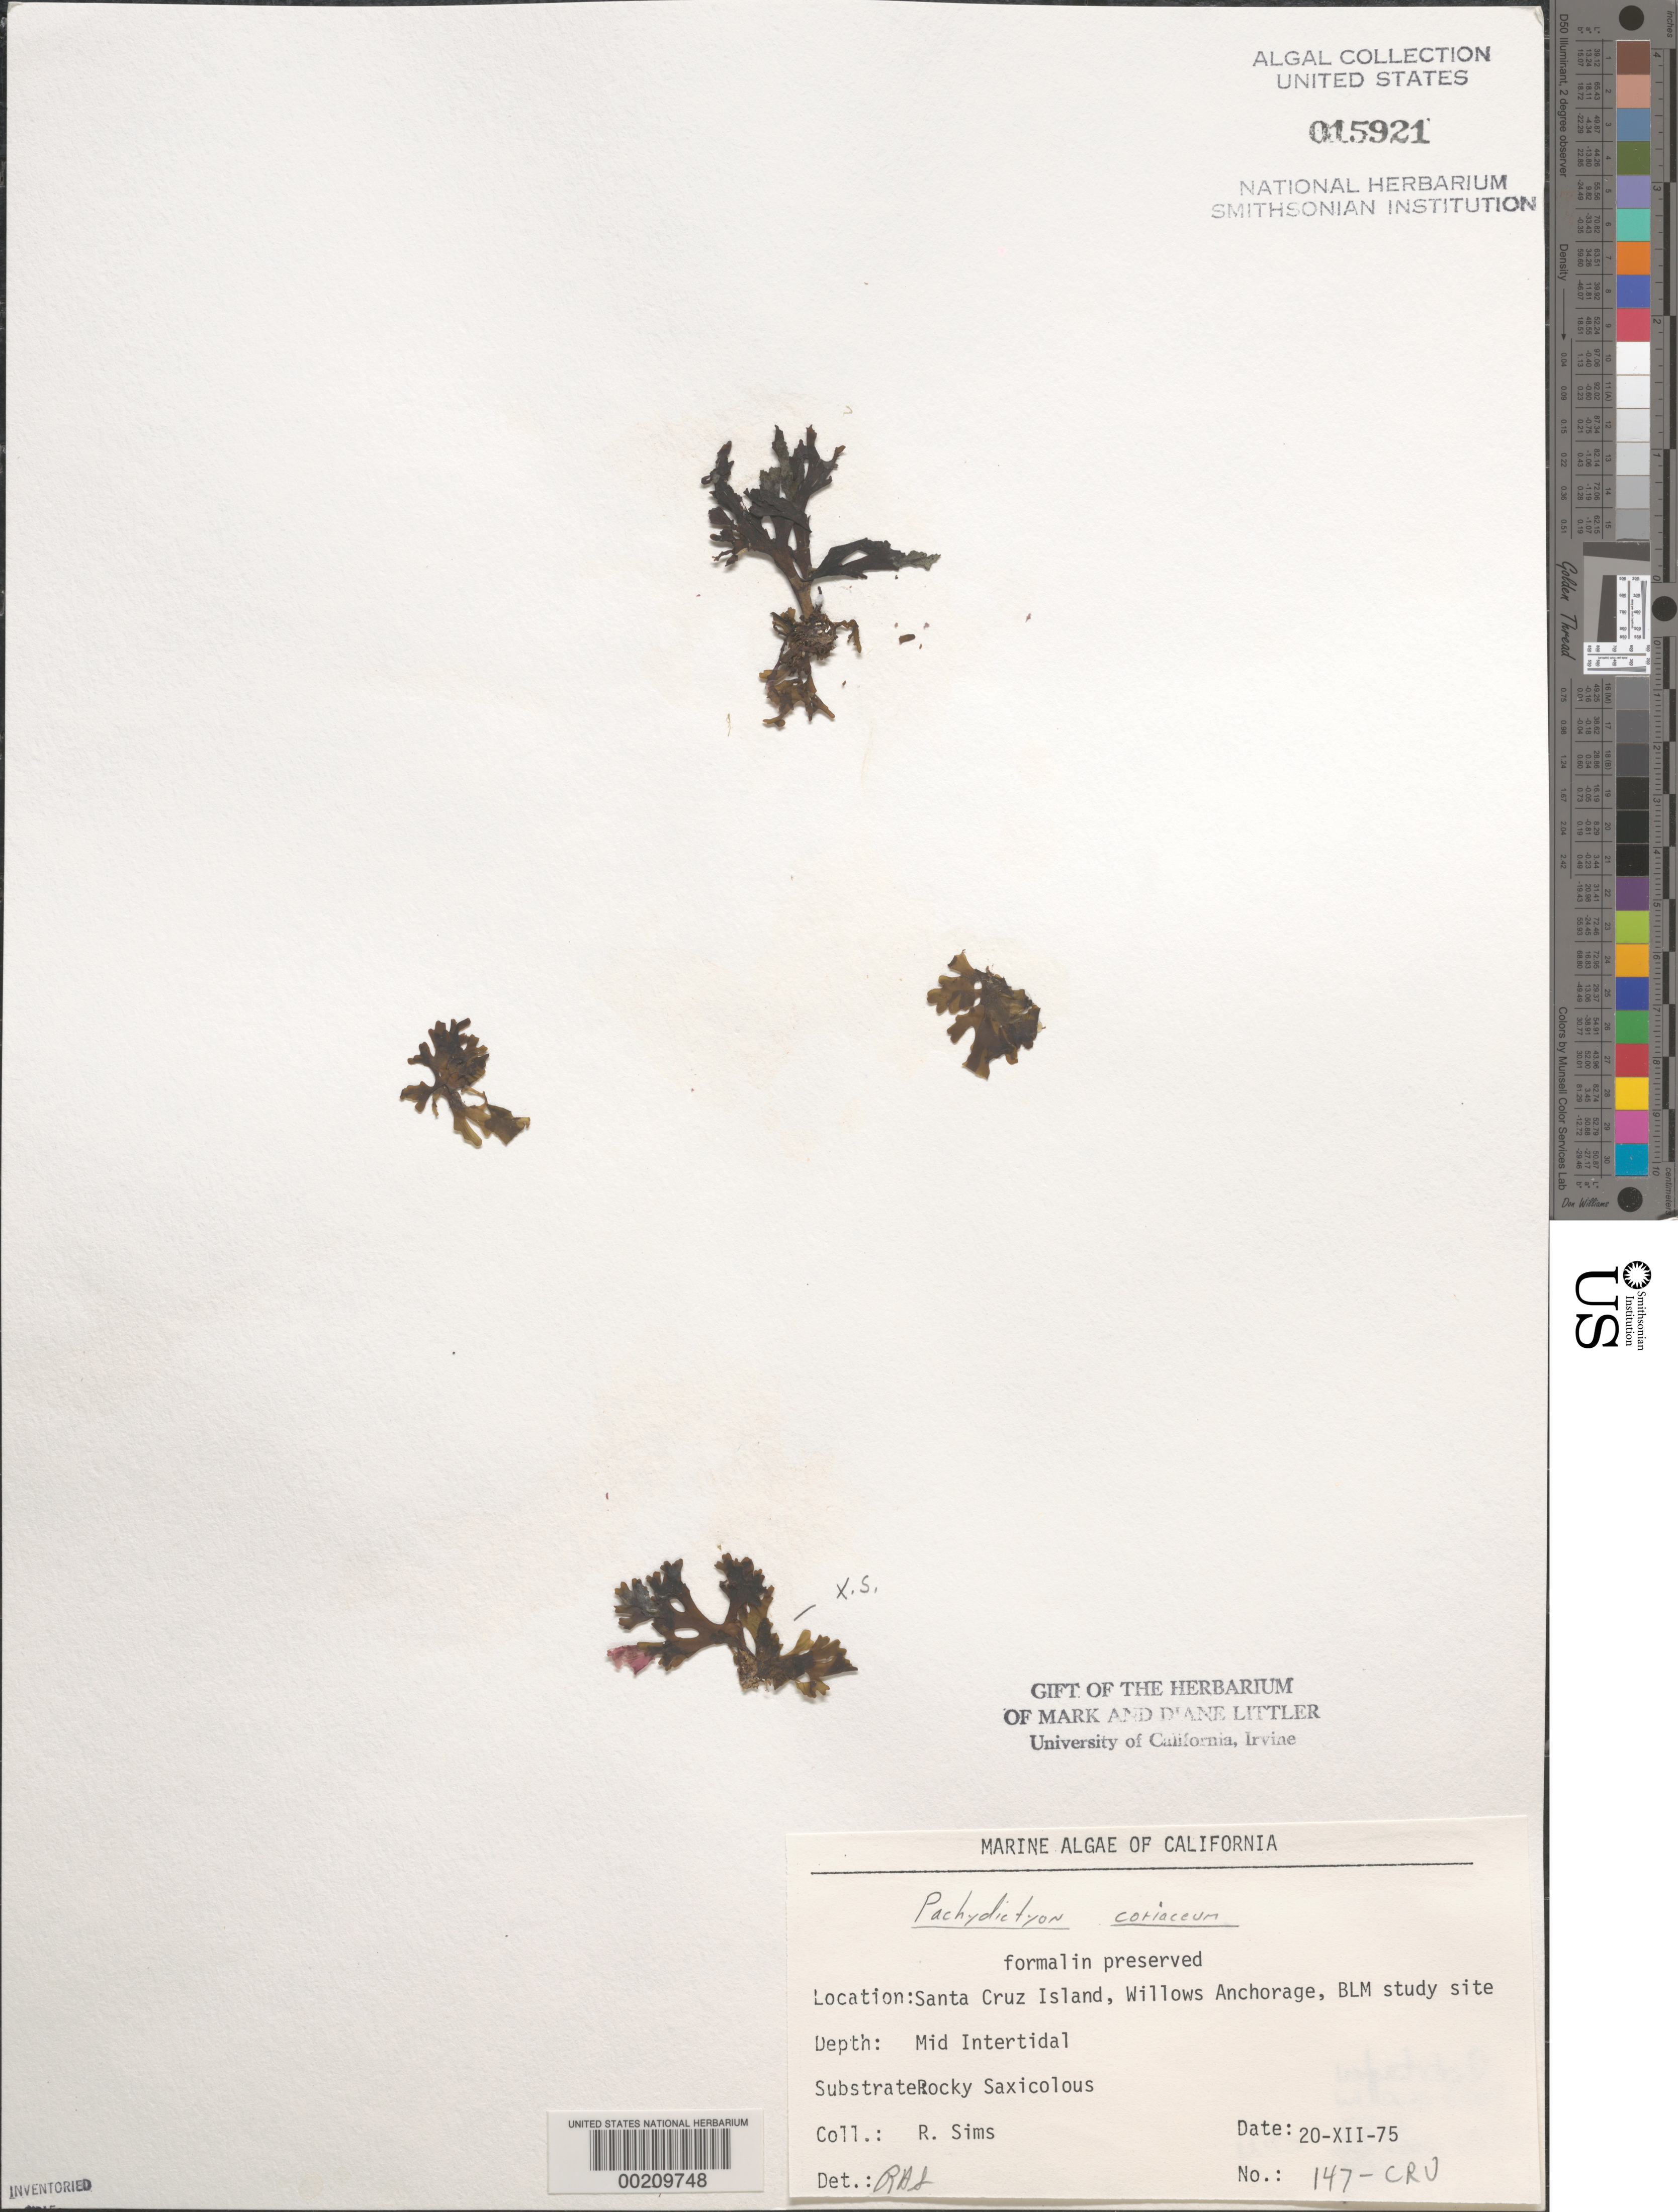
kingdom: Chromista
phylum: Ochrophyta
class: Phaeophyceae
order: Dictyotales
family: Dictyotaceae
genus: Pachydictyon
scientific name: Pachydictyon coriaceum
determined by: Sims, Robert H.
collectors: R. H. Sims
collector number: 147-cru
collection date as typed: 20 Dec 1975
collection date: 1975-12-20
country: United States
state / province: California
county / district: Santa Barbara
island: Santa Cruz Island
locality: Willows Anchorage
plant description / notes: BLM-SOCALBIGHT Rocky Intertidal Survey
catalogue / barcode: US 15921